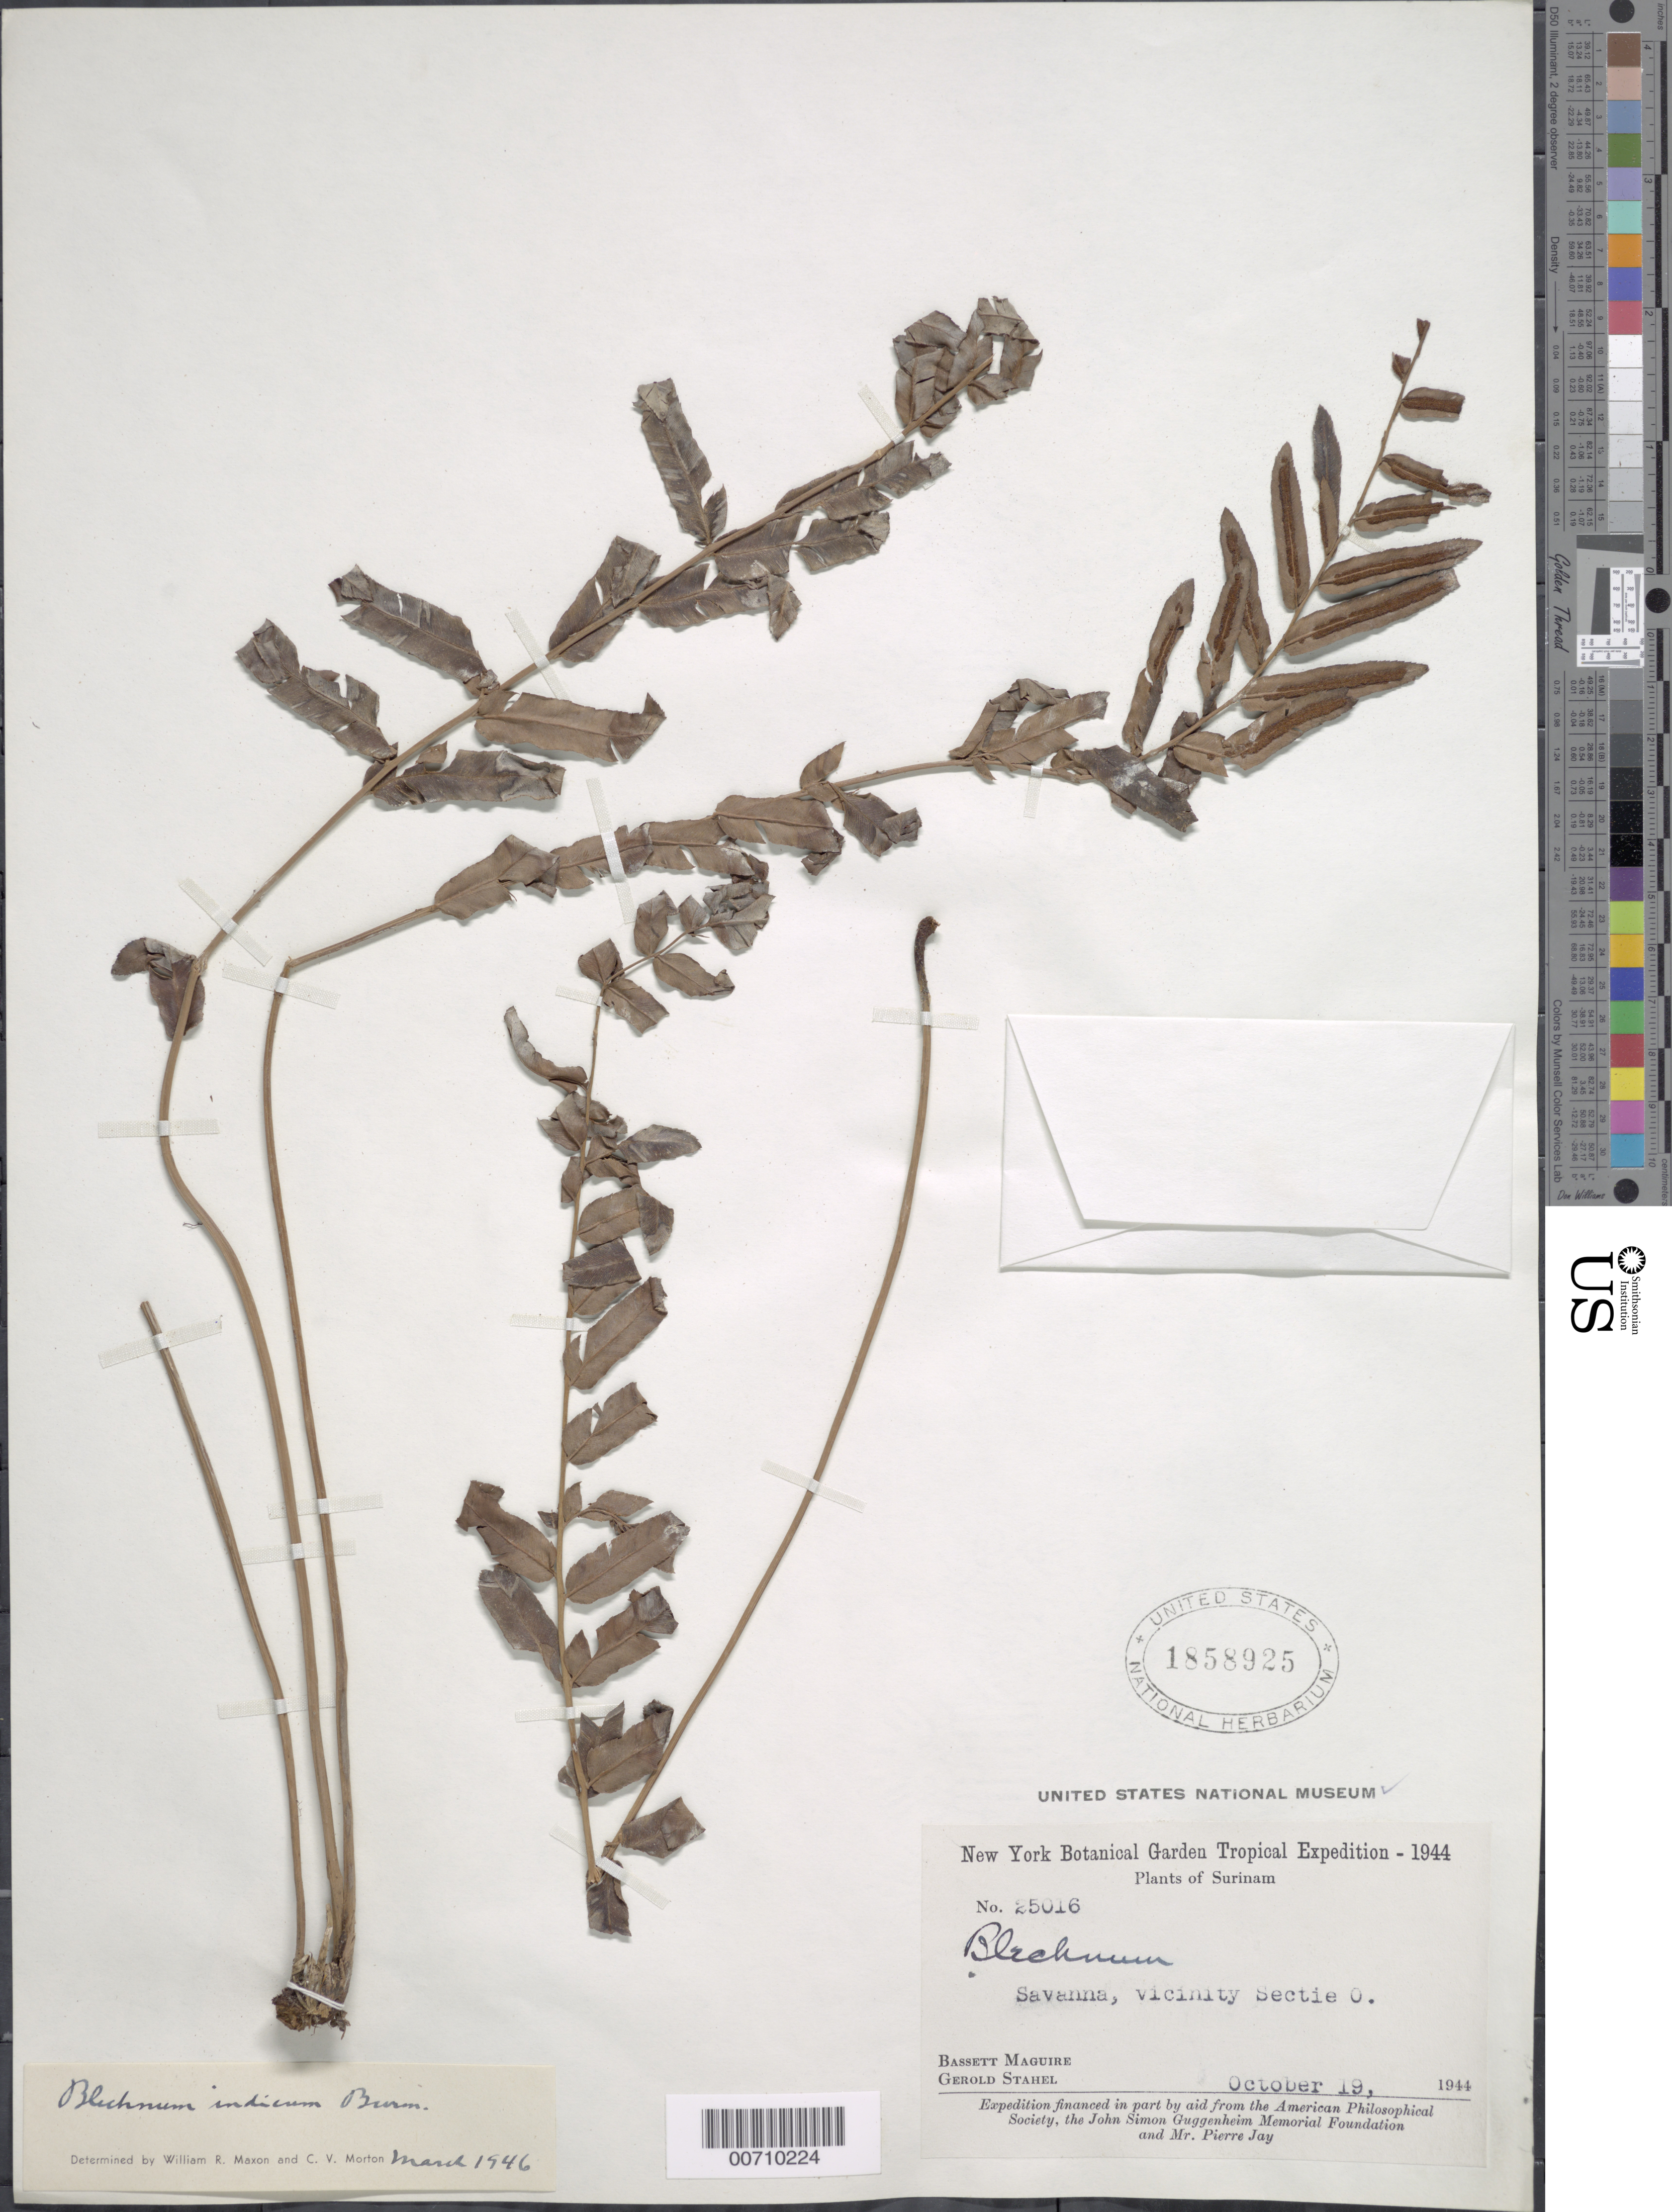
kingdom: Plantae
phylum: Tracheophyta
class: Polypodiopsida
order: Polypodiales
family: Blechnaceae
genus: Telmatoblechnum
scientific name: Telmatoblechnum serrulatum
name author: (Rich.) Perrie et al.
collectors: B. Maguire & G. Stahel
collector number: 25016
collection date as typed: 19-Oct-44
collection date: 1944-10-19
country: Suriname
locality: Sectie O, km 68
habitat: Savanna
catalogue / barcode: US 1858925